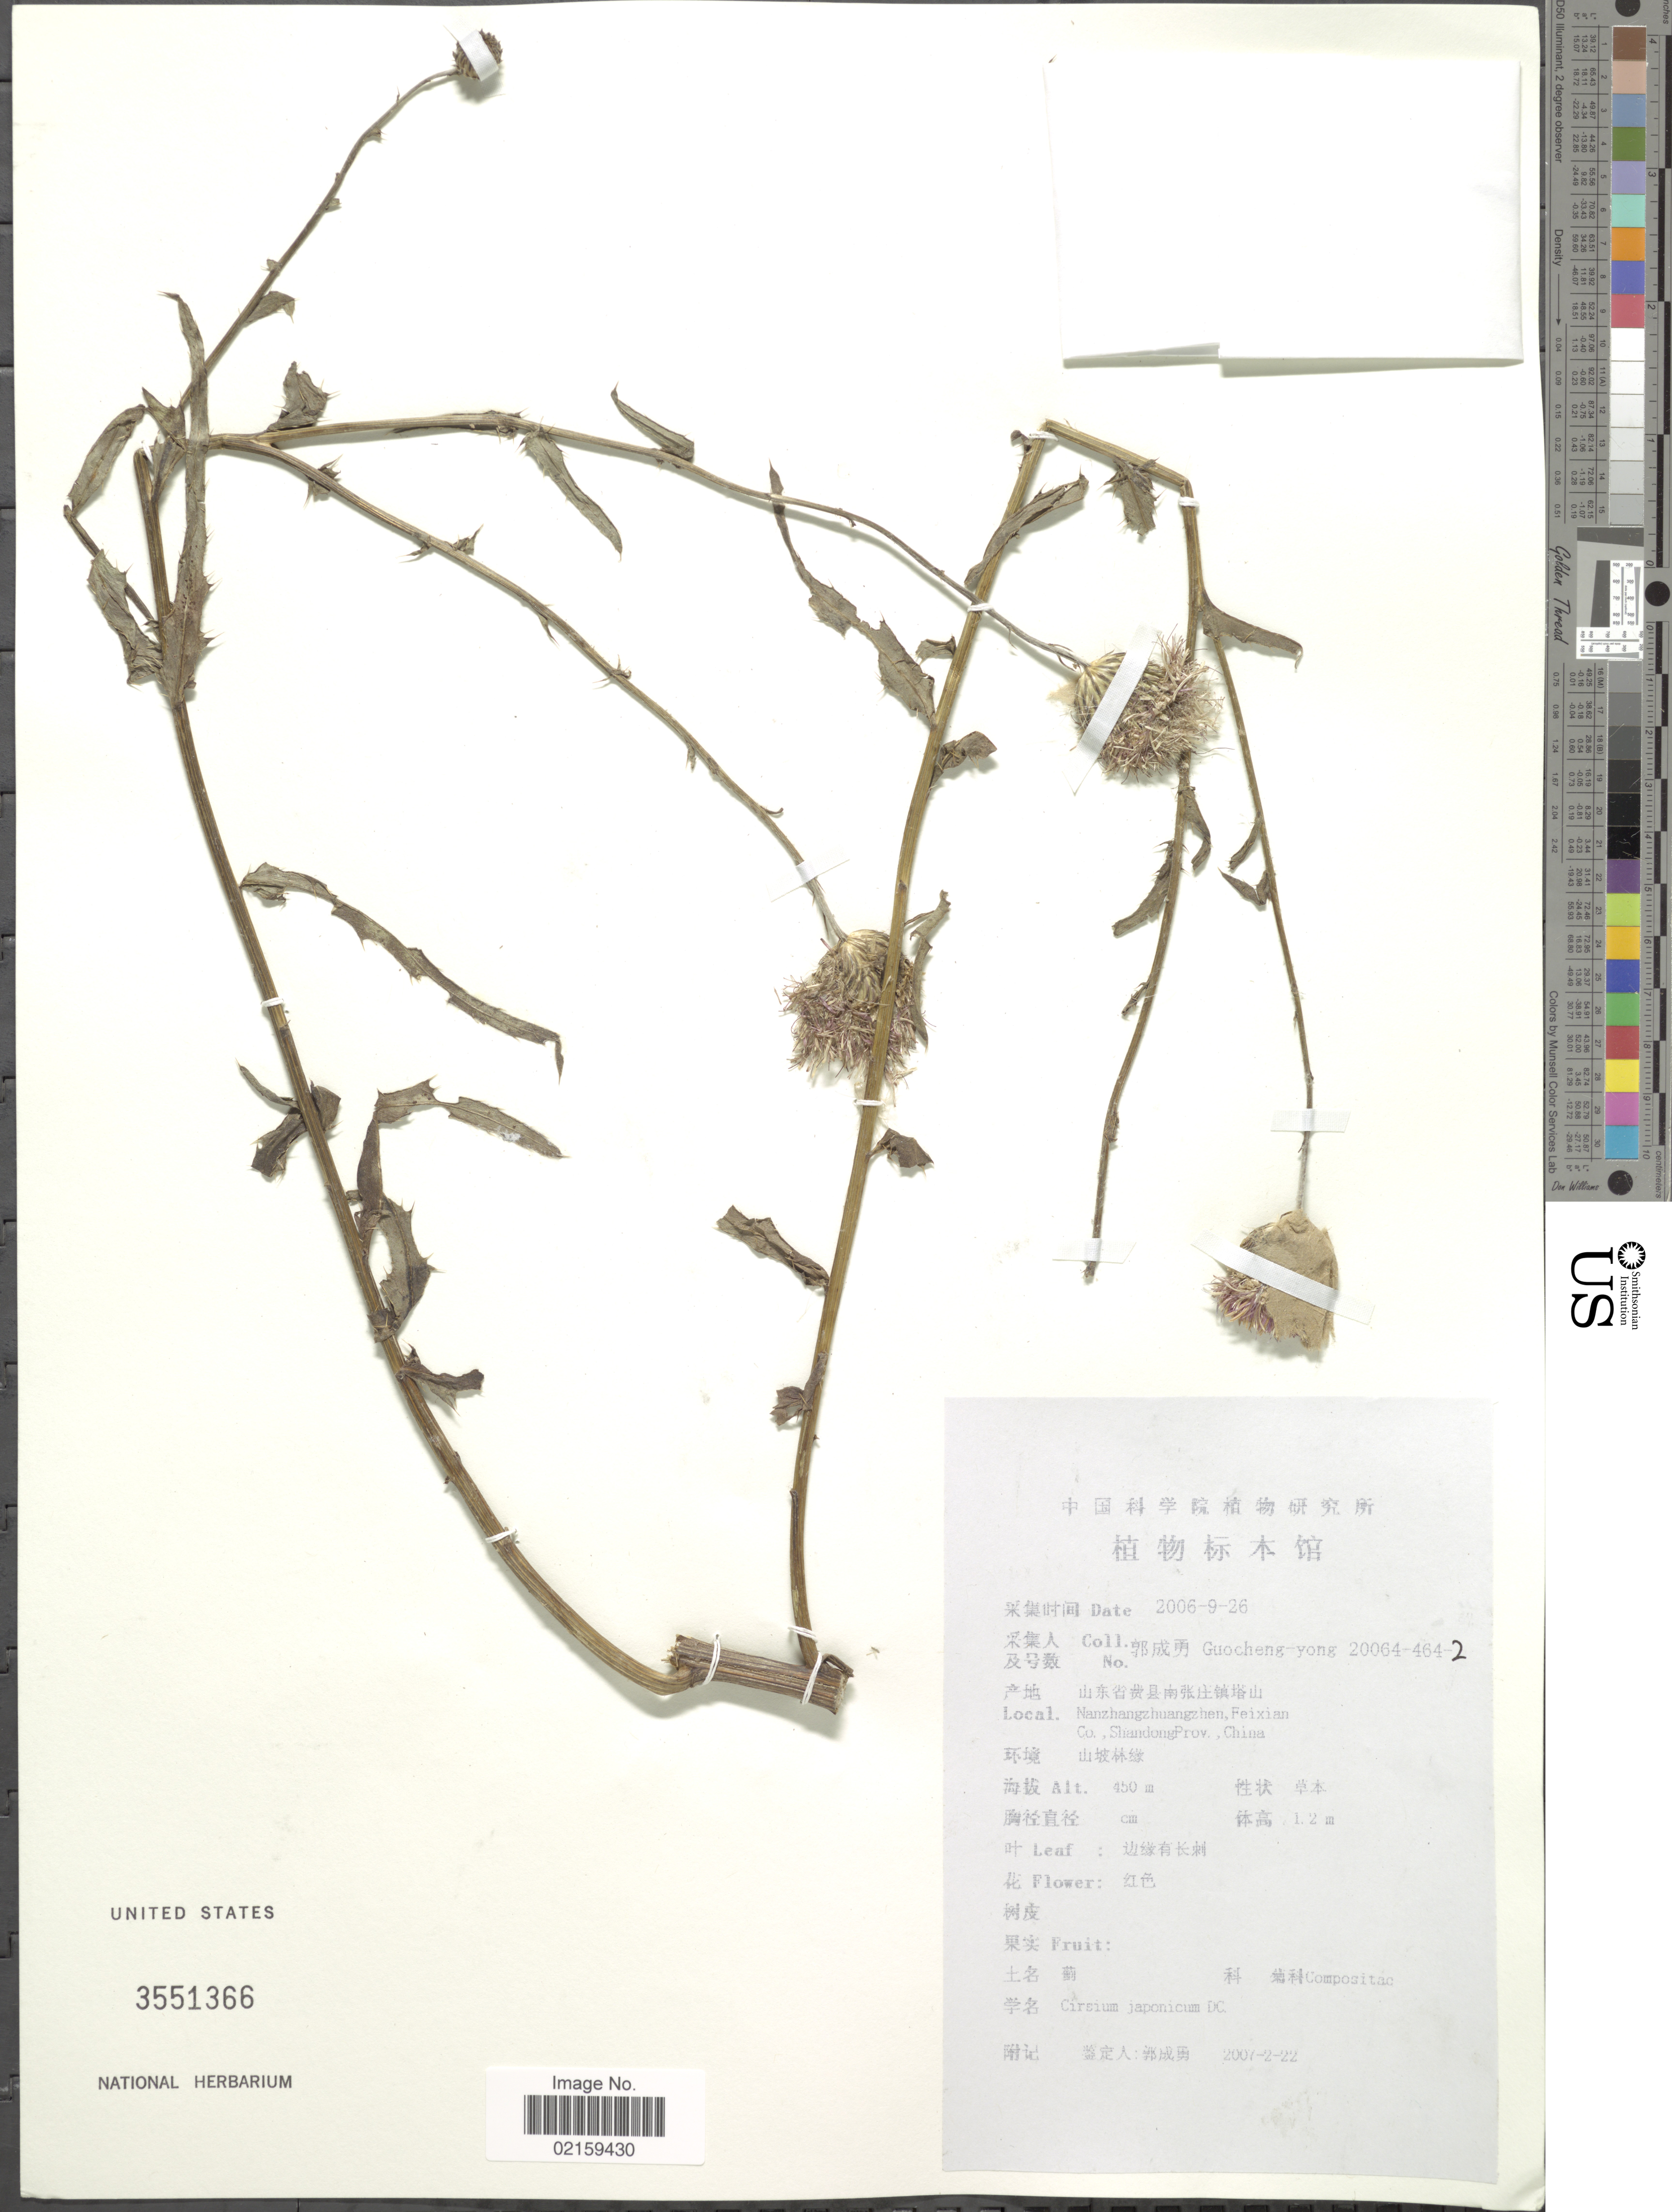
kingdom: Plantae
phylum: Tracheophyta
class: Magnoliopsida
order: Asterales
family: Asteraceae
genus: Cirsium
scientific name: Cirsium japonicum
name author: DC.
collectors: Guo cheng-yong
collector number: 20064-464-2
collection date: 2006-09-26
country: China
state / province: Shandong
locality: Nanzhangzhuangzhen, Feixian Co. ShandongProv.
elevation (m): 450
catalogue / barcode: US 3551366